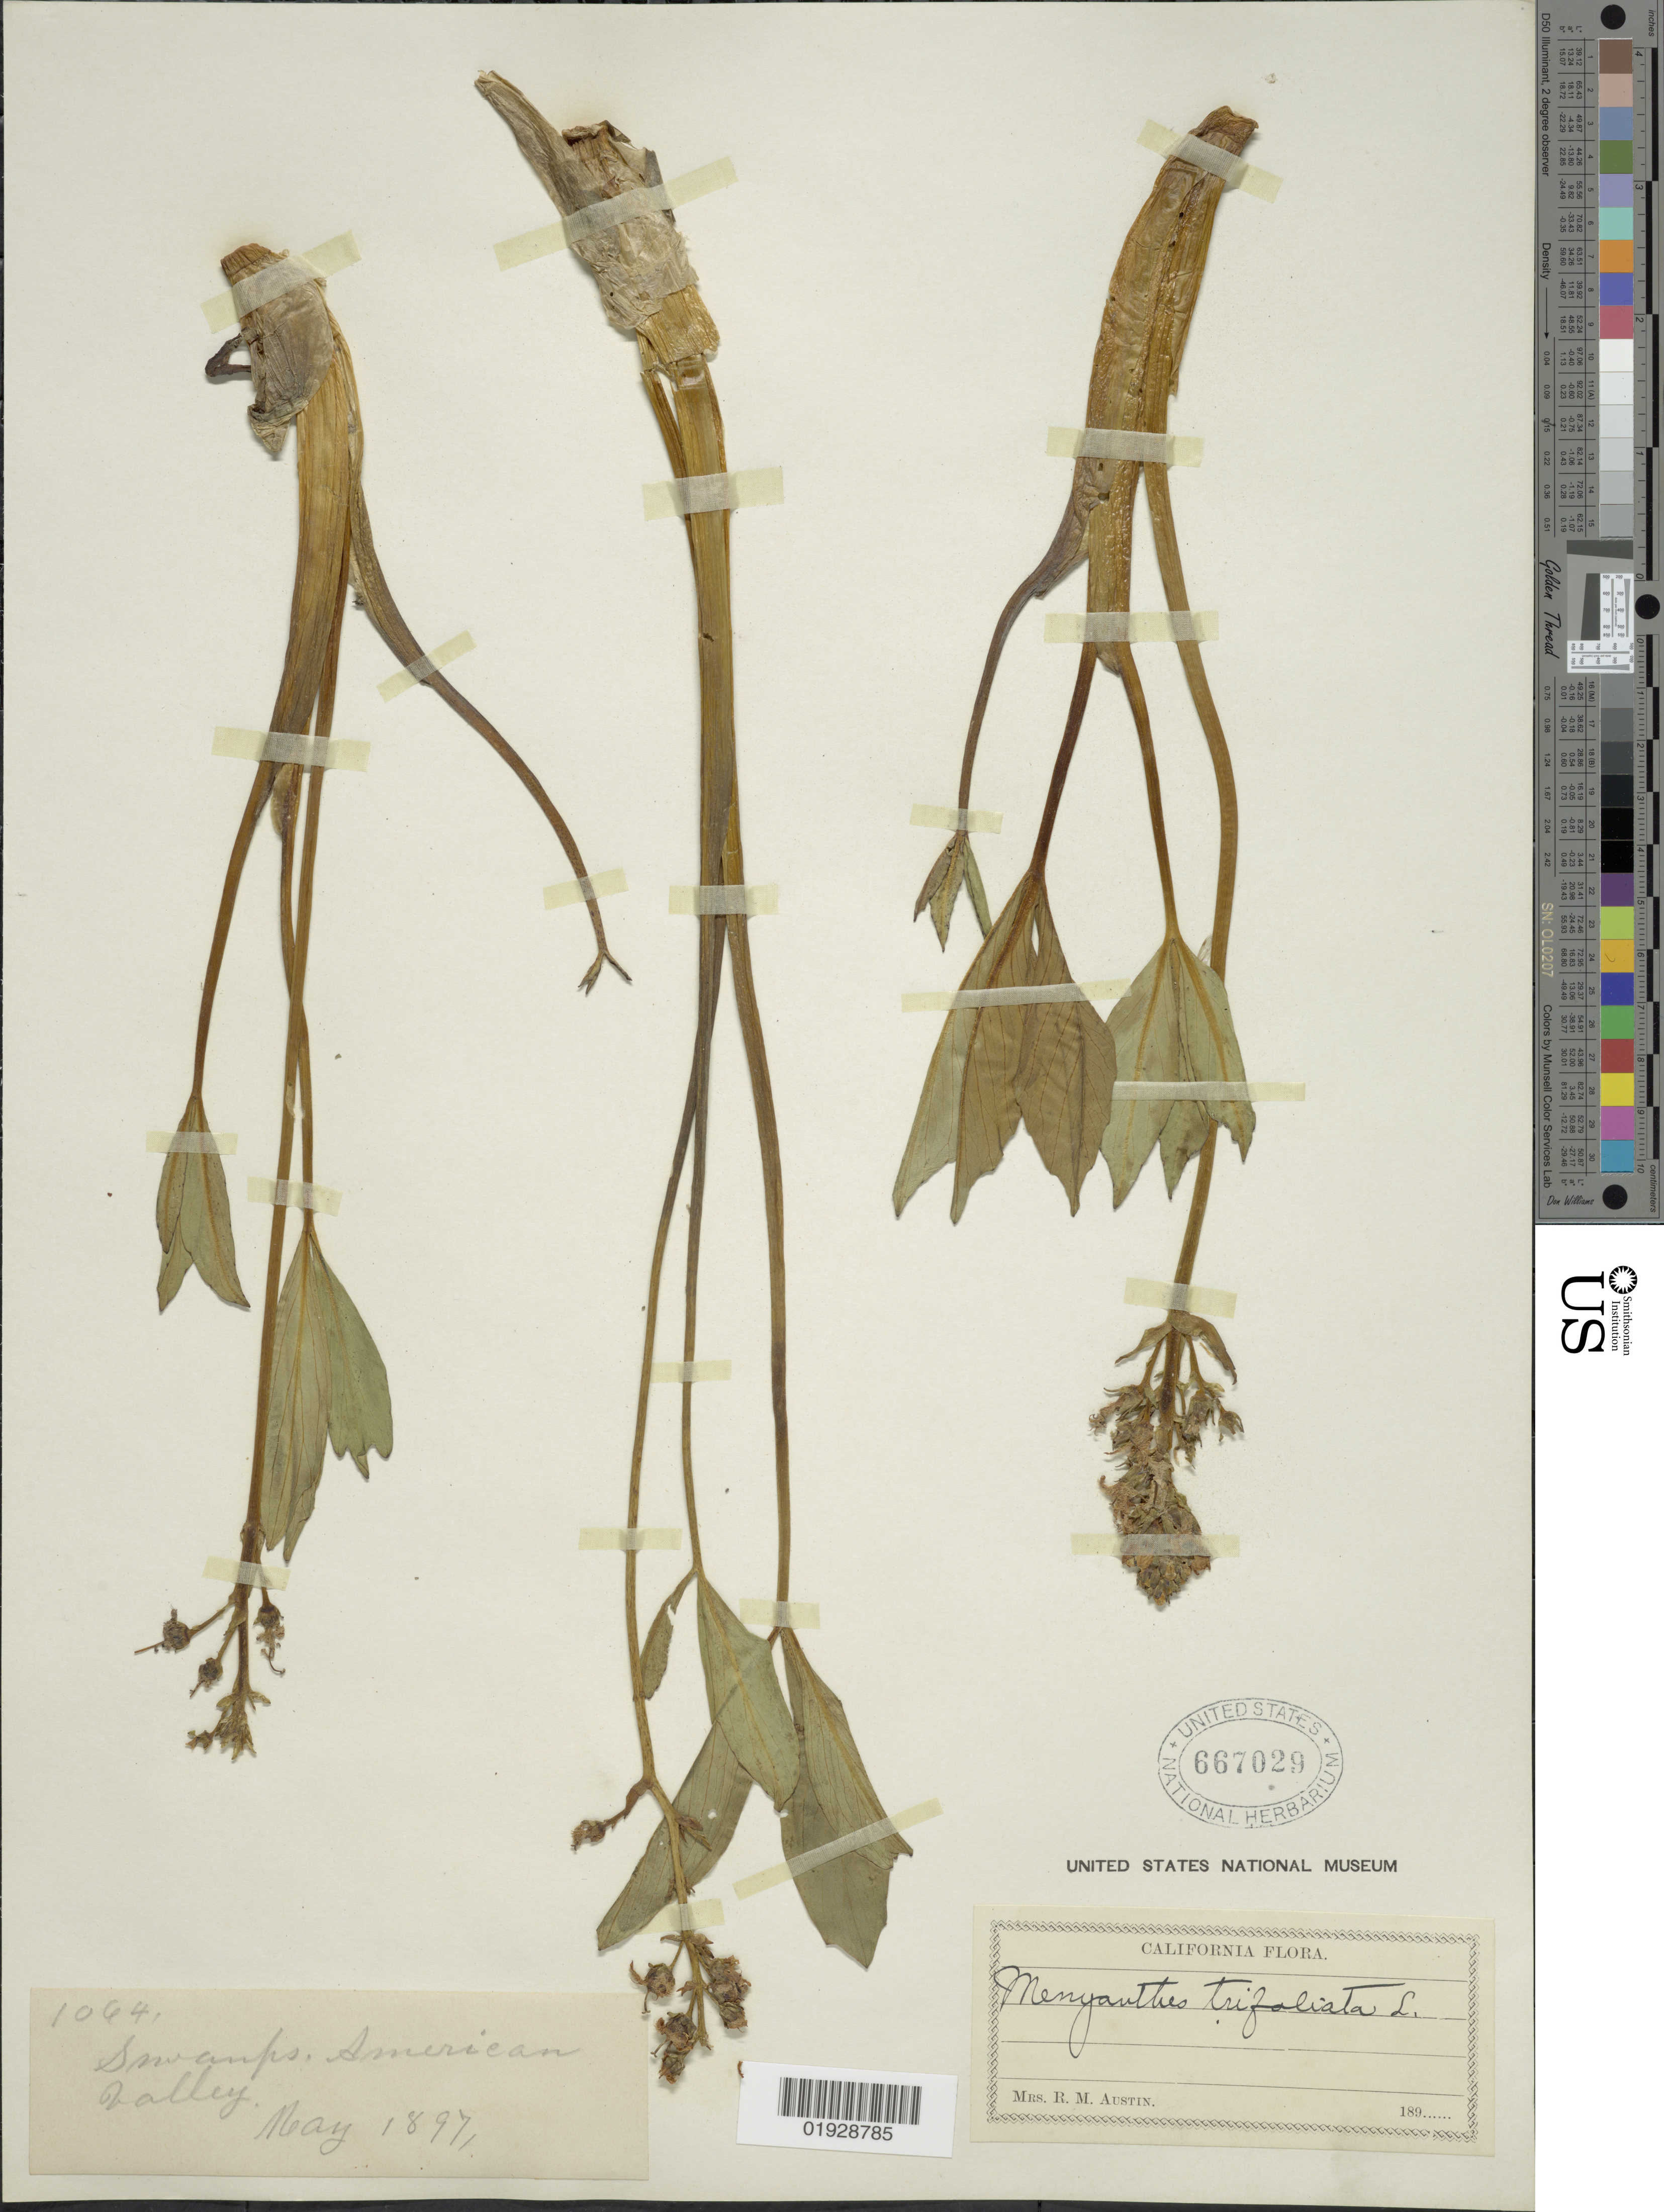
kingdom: Plantae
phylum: Tracheophyta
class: Magnoliopsida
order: Asterales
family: Menyanthaceae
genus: Menyanthes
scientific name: Menyanthes trifoliata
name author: L.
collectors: R. Austin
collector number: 1044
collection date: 1897-05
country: United States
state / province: California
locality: Swamps. American Valley.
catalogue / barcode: US 667029